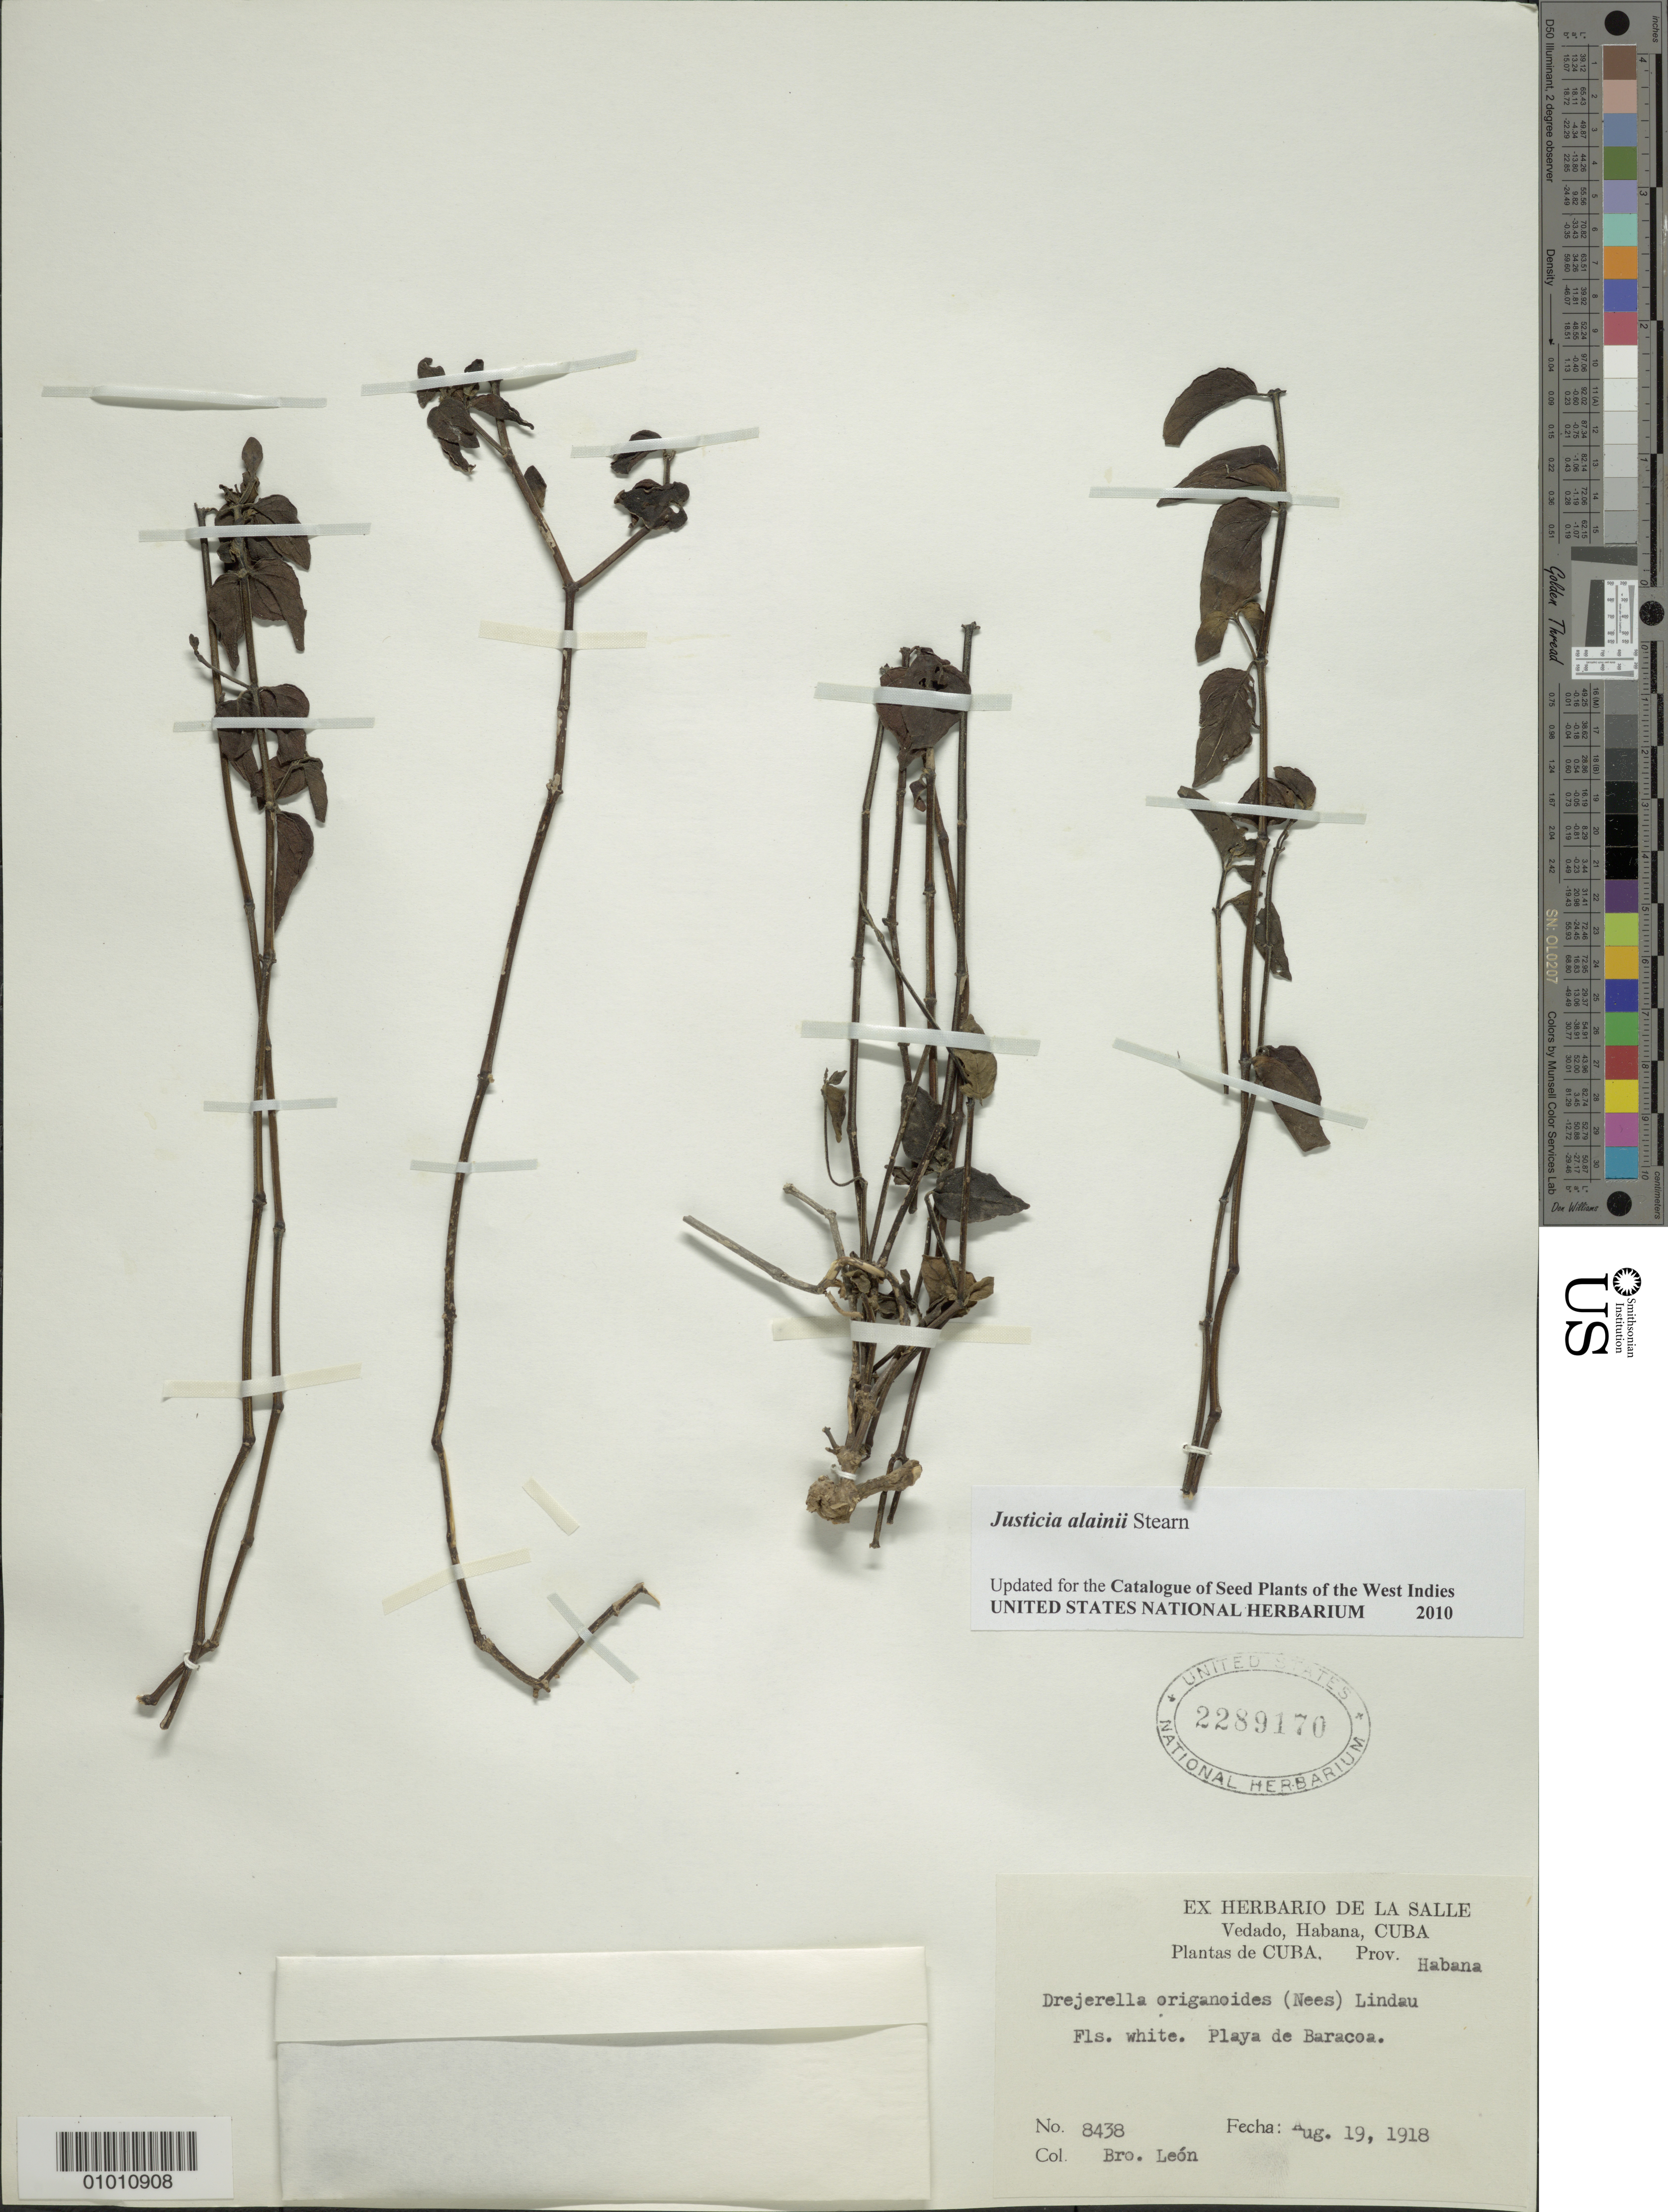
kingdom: Plantae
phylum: Tracheophyta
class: Magnoliopsida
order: Lamiales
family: Acanthaceae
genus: Justicia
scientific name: Justicia alainii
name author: Stearn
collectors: Bro. León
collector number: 8438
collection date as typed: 19 Aug 1918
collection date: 1918-08-19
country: Cuba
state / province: La Habana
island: Cuba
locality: Playa de Baracoa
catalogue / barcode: US 2289170